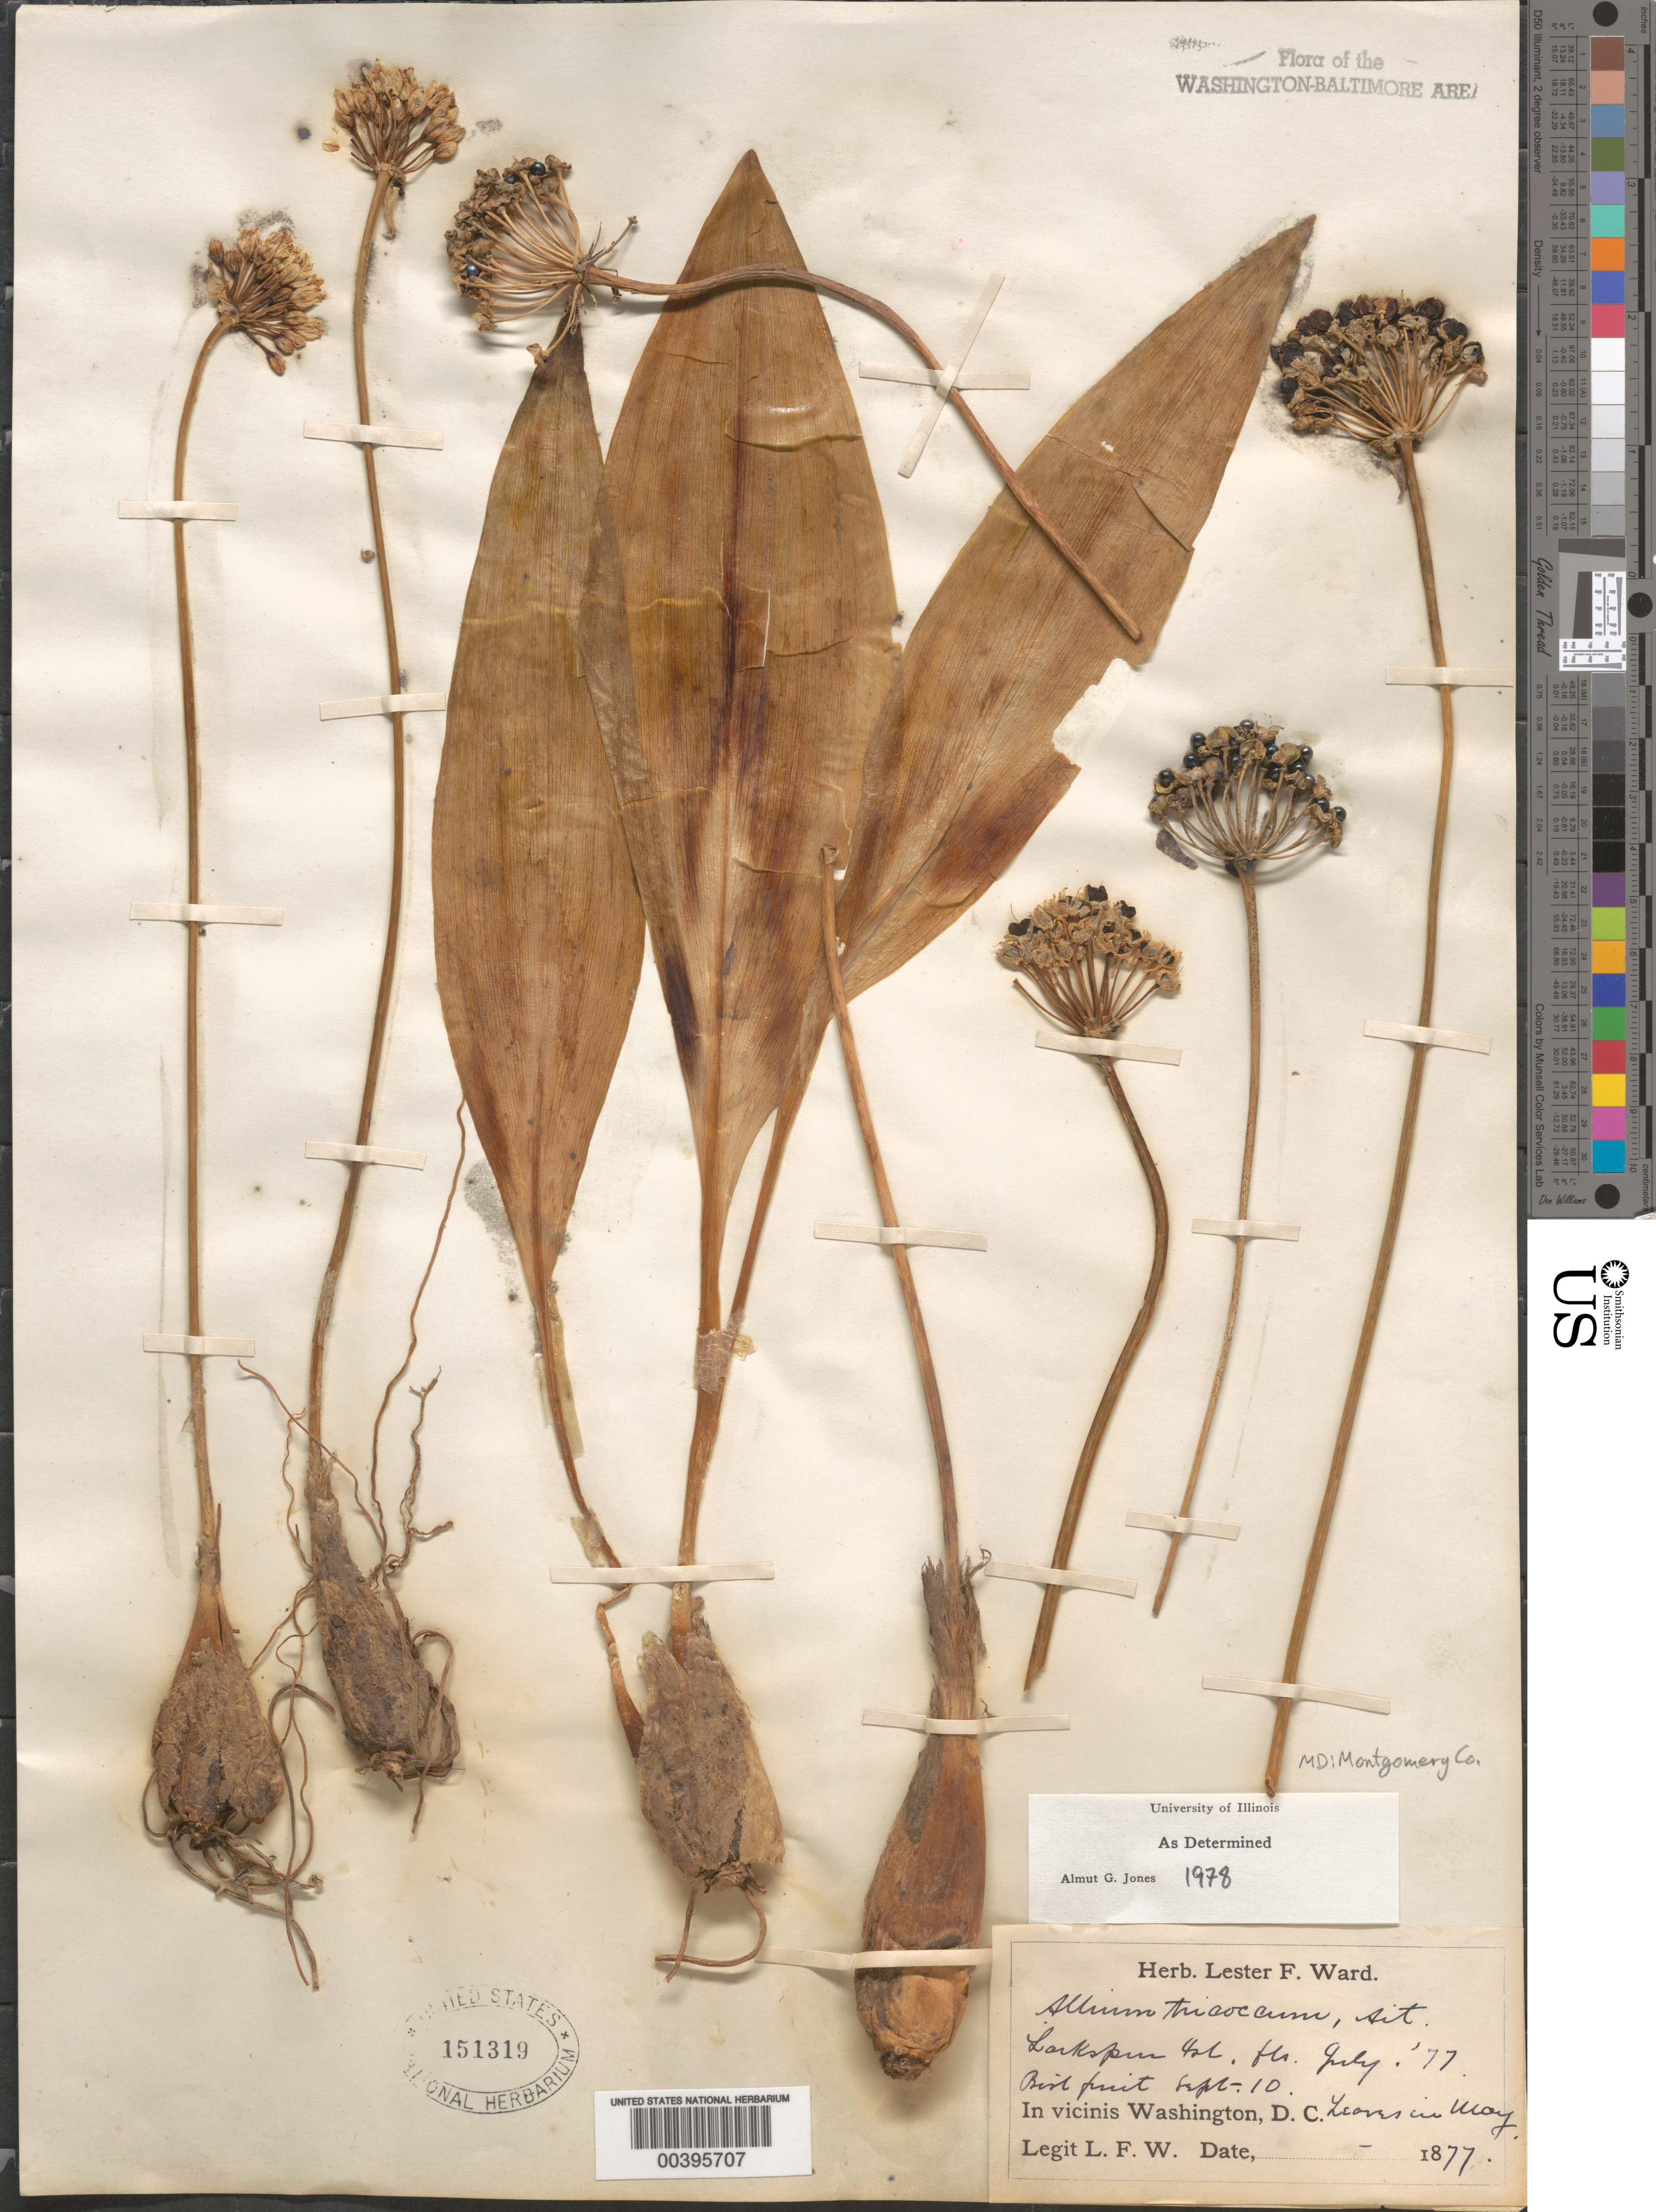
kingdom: Plantae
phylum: Tracheophyta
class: Liliopsida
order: Asparagales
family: Amaryllidaceae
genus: Allium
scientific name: Allium tricoccum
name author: Aiton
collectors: L. F. Ward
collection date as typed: Jul 1877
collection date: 1877-07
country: United States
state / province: Maryland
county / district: Montgomery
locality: Larkspur Island C. & O. Canal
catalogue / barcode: US 151319